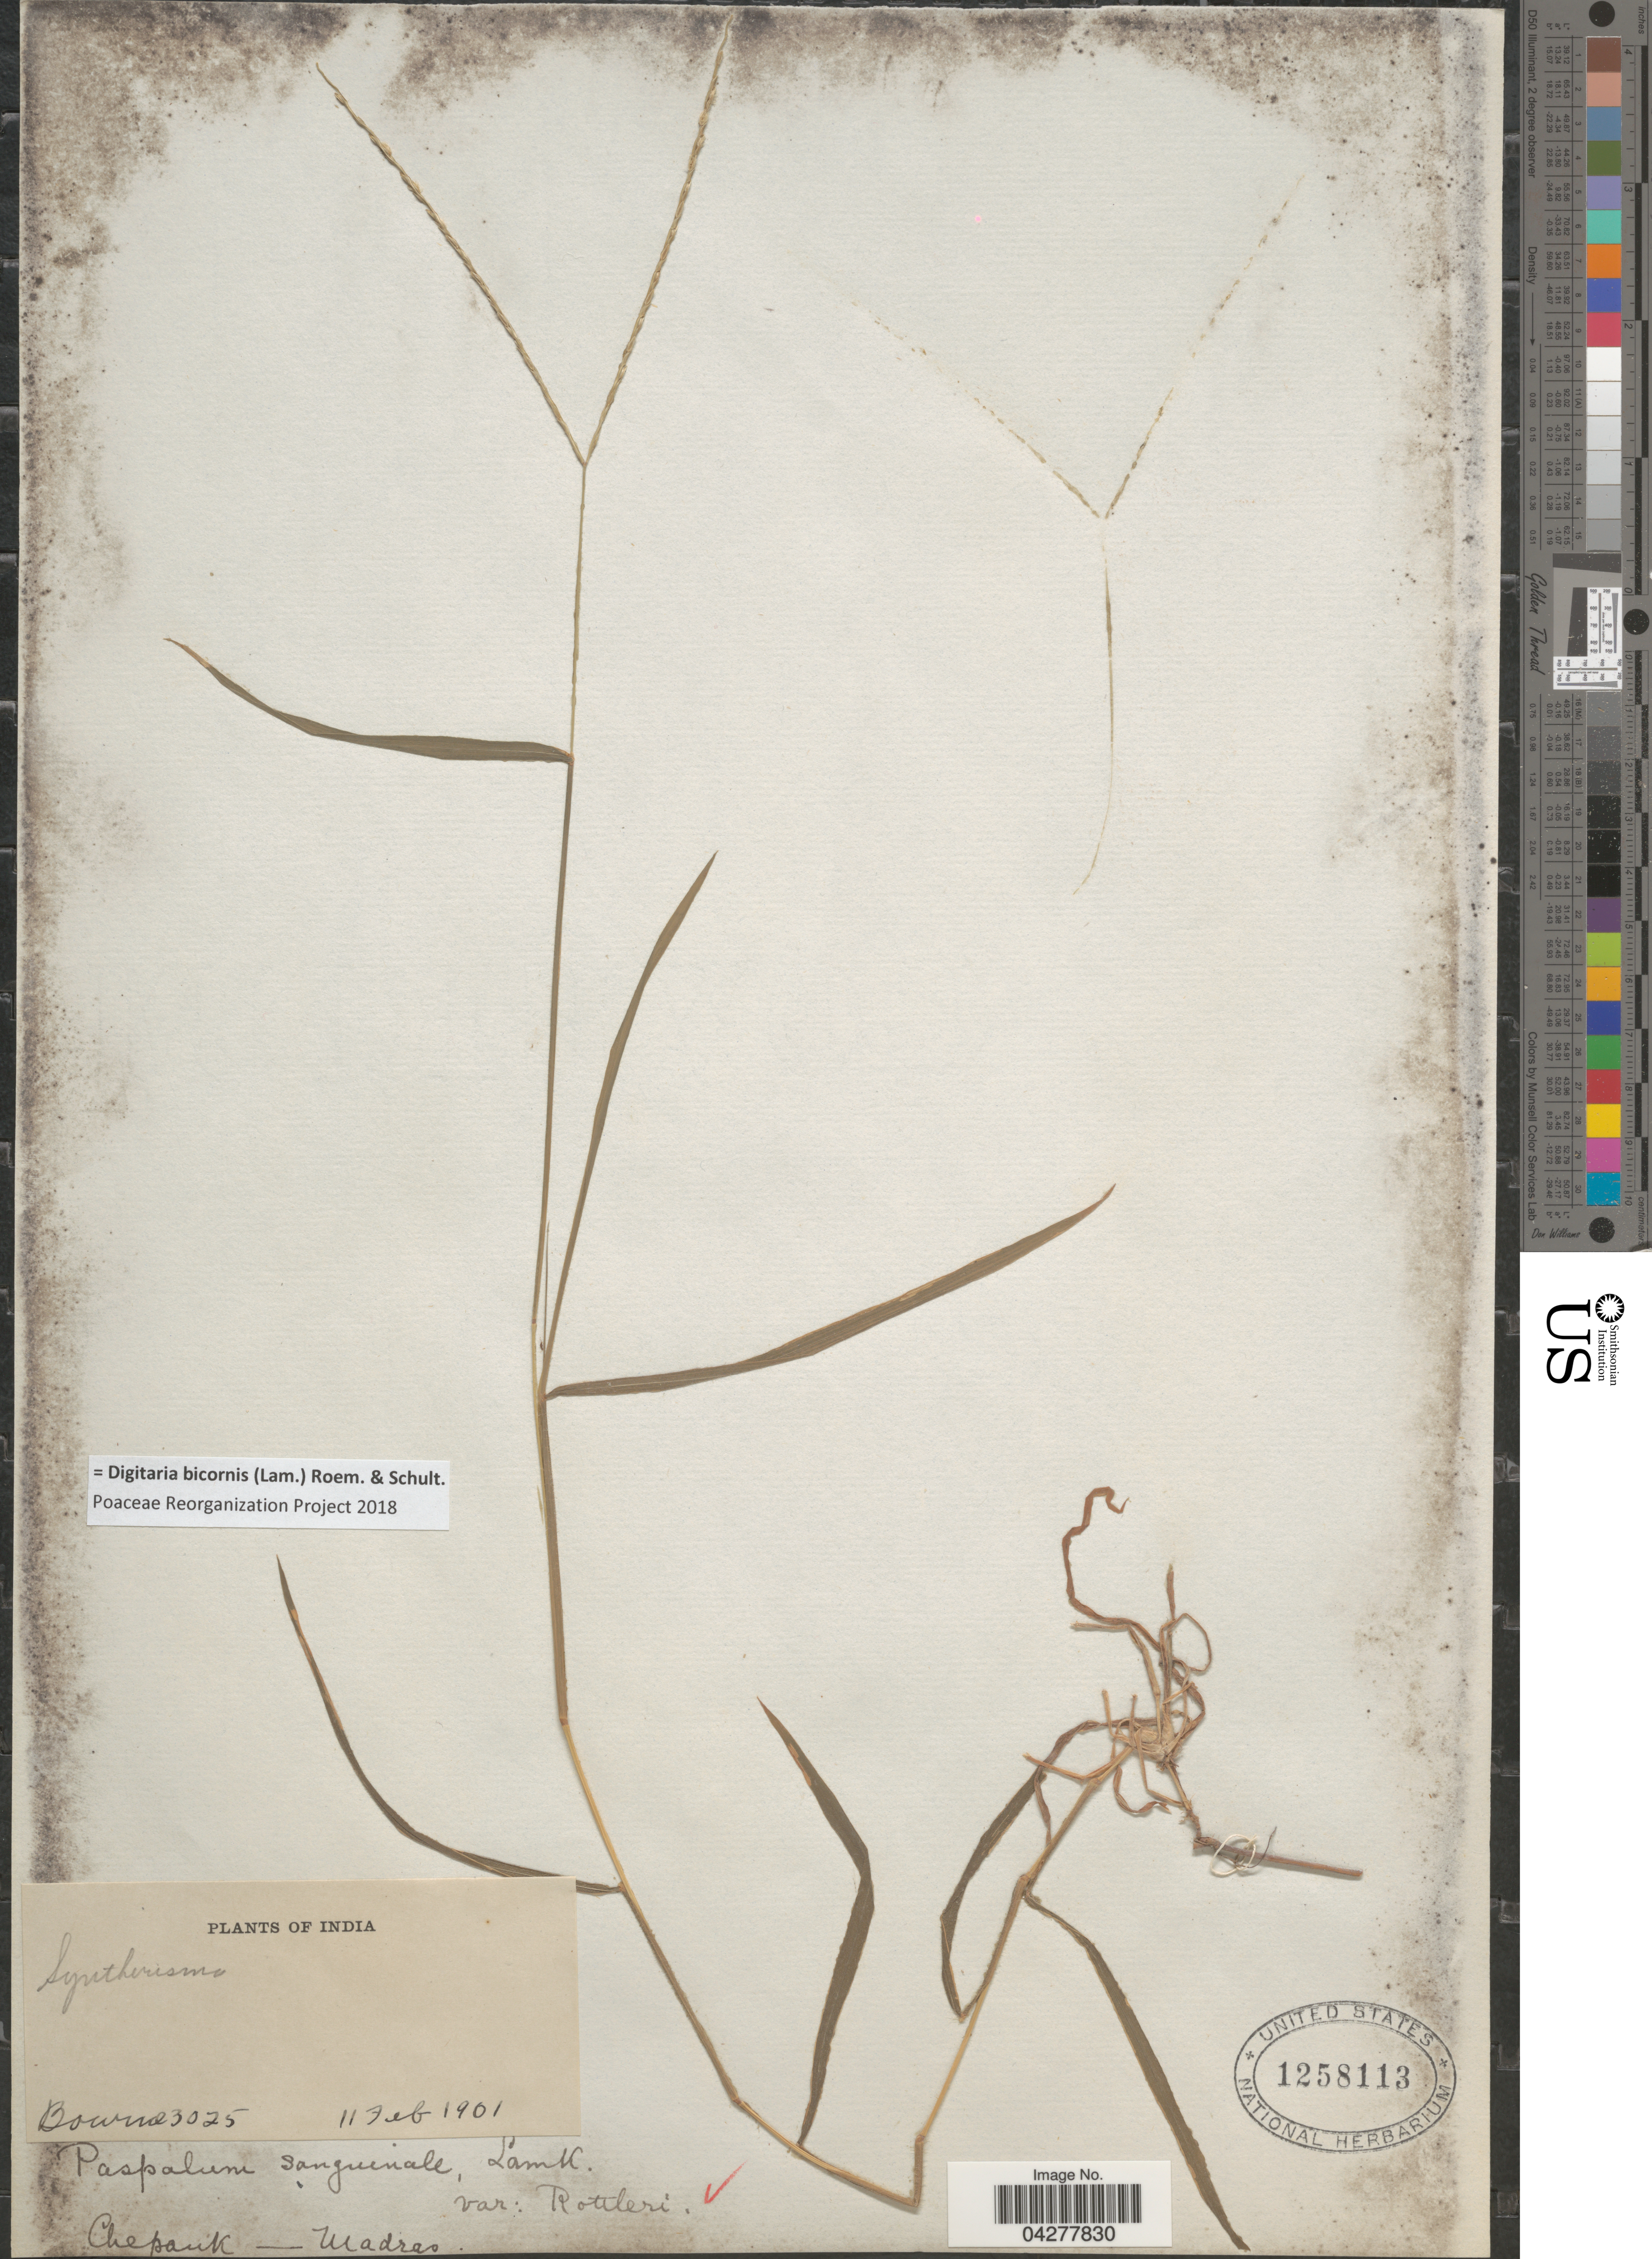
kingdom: Plantae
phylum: Tracheophyta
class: Liliopsida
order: Poales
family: Poaceae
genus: Digitaria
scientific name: Digitaria bicornis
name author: (Lam.) Roem. & Schult.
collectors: -- Bourne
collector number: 3025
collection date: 1901-02-11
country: India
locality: Chepank- Madras.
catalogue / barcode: US 1258113